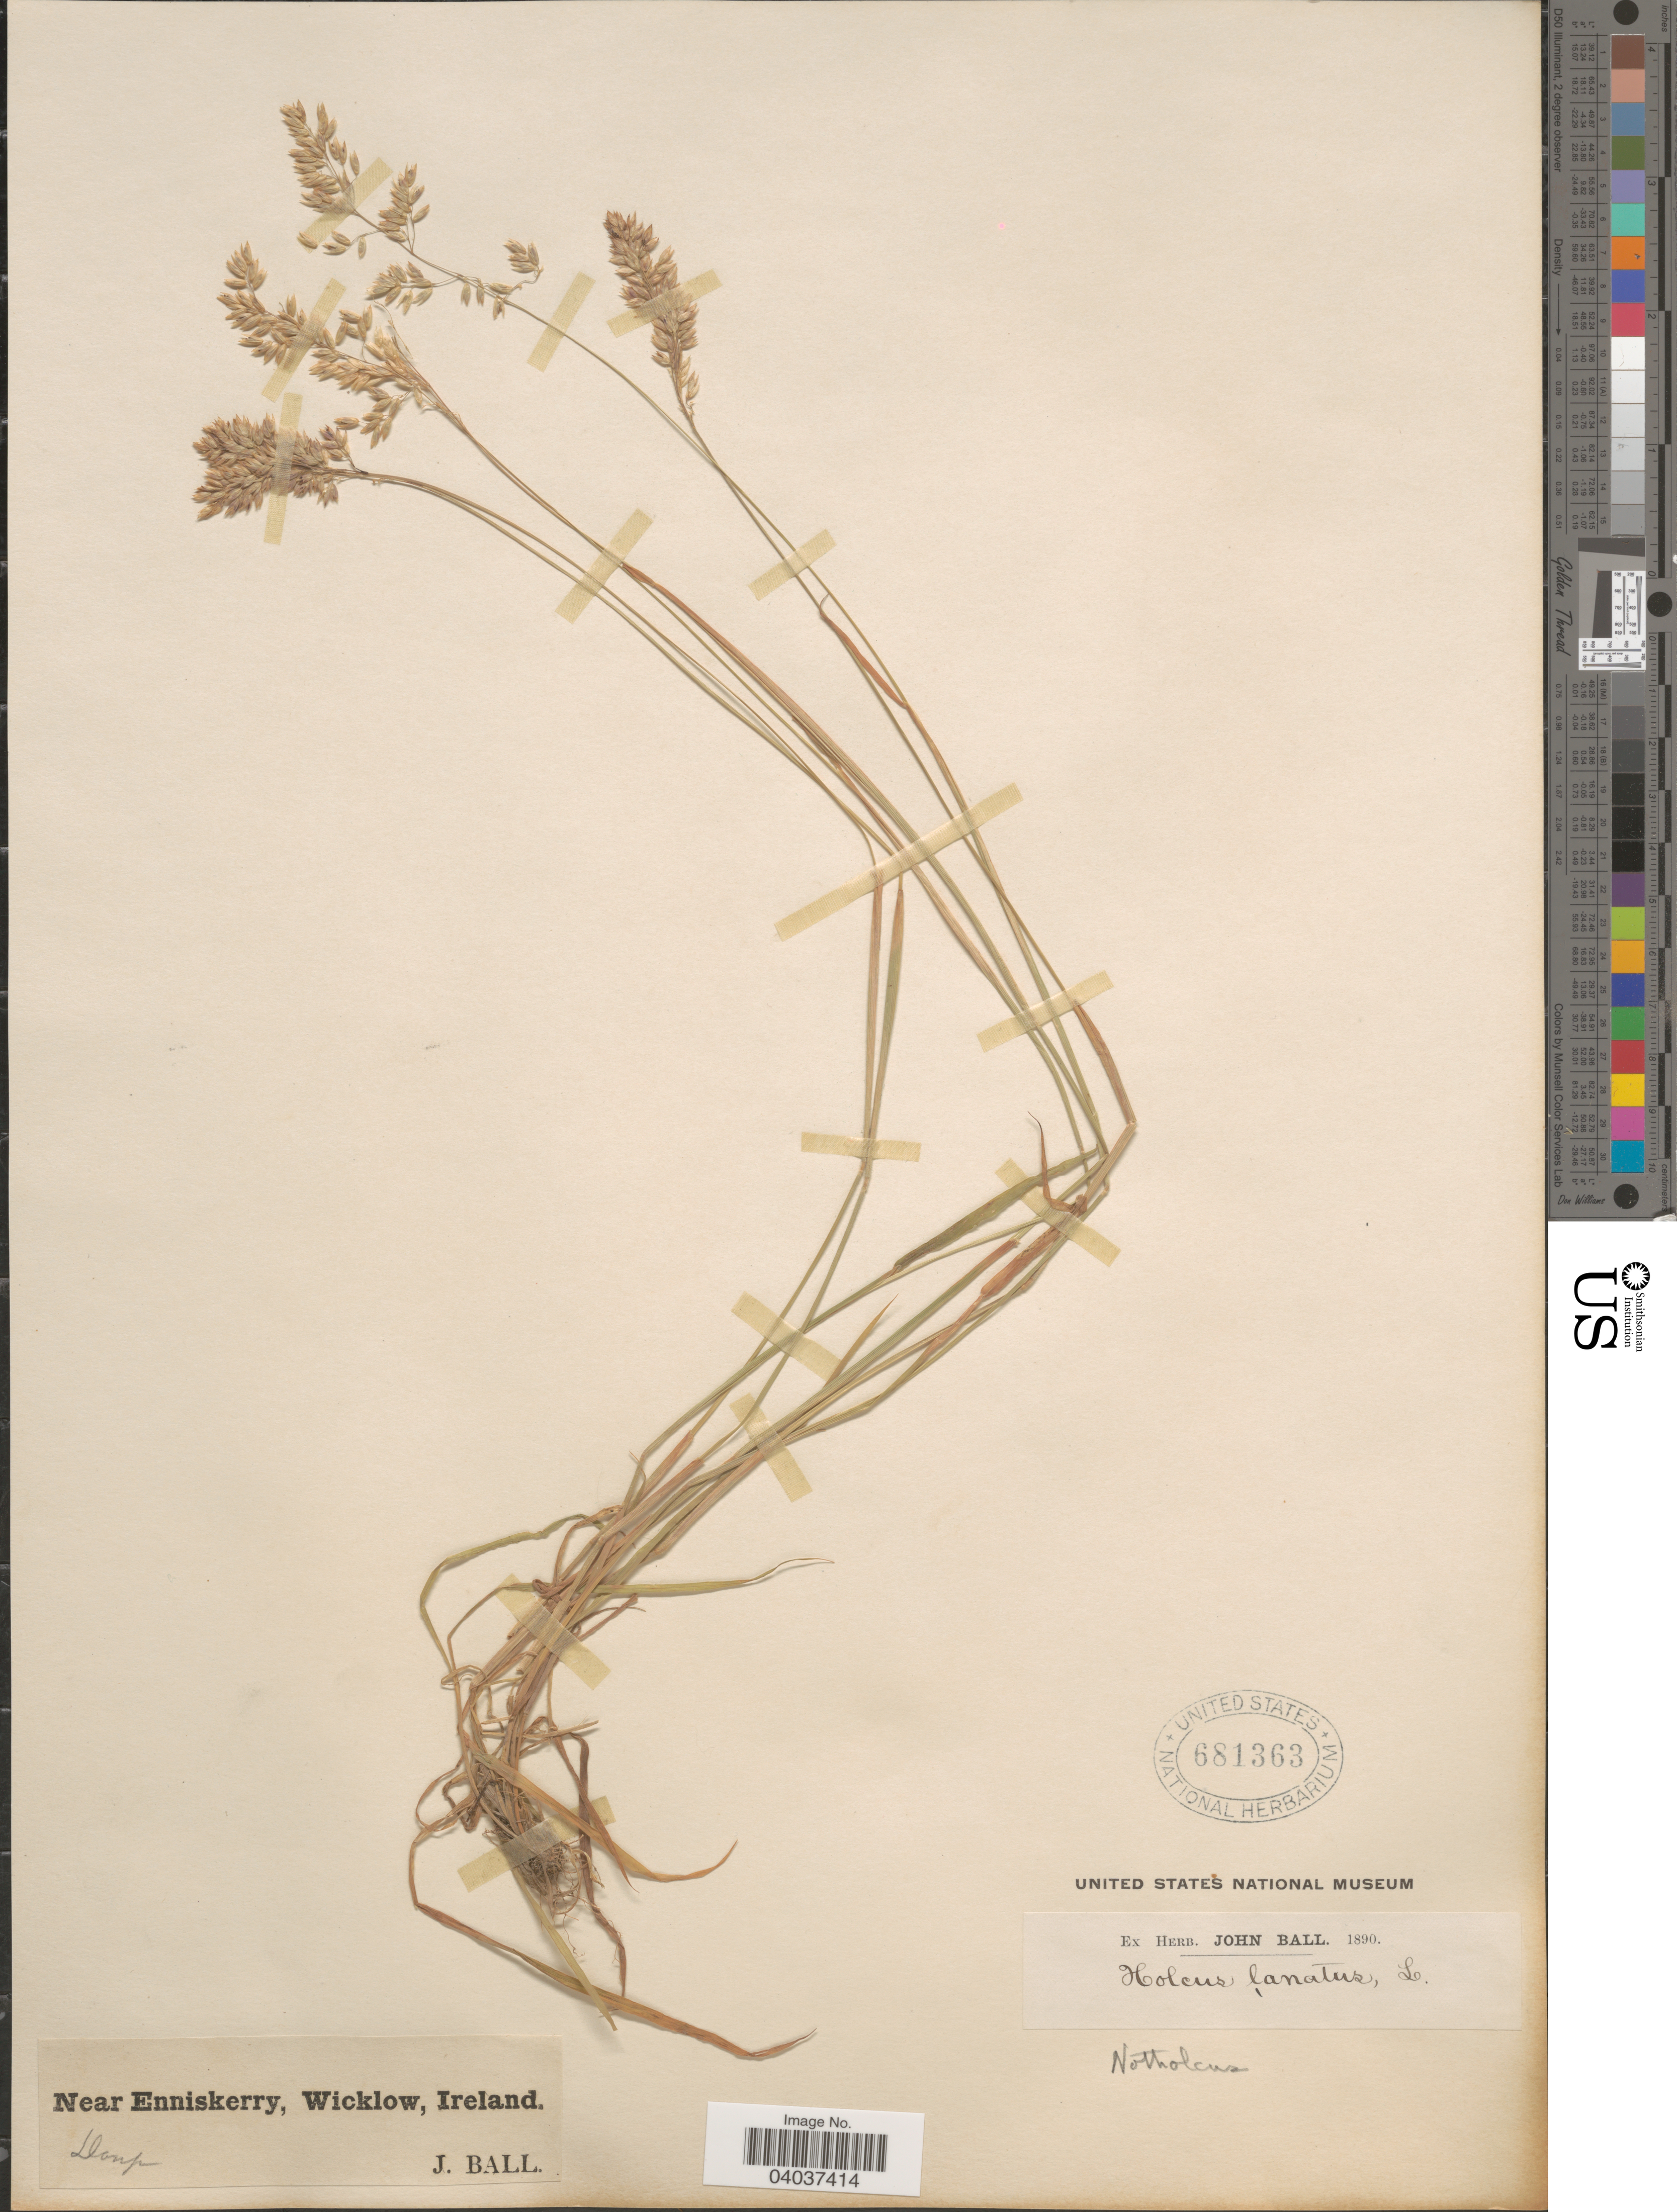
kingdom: Plantae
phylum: Tracheophyta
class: Liliopsida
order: Poales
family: Poaceae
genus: Holcus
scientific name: Holcus lanatus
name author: L.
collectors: J. Ball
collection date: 1890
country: Ireland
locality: Near Enniskerry, Wicklow.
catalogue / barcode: US 681363